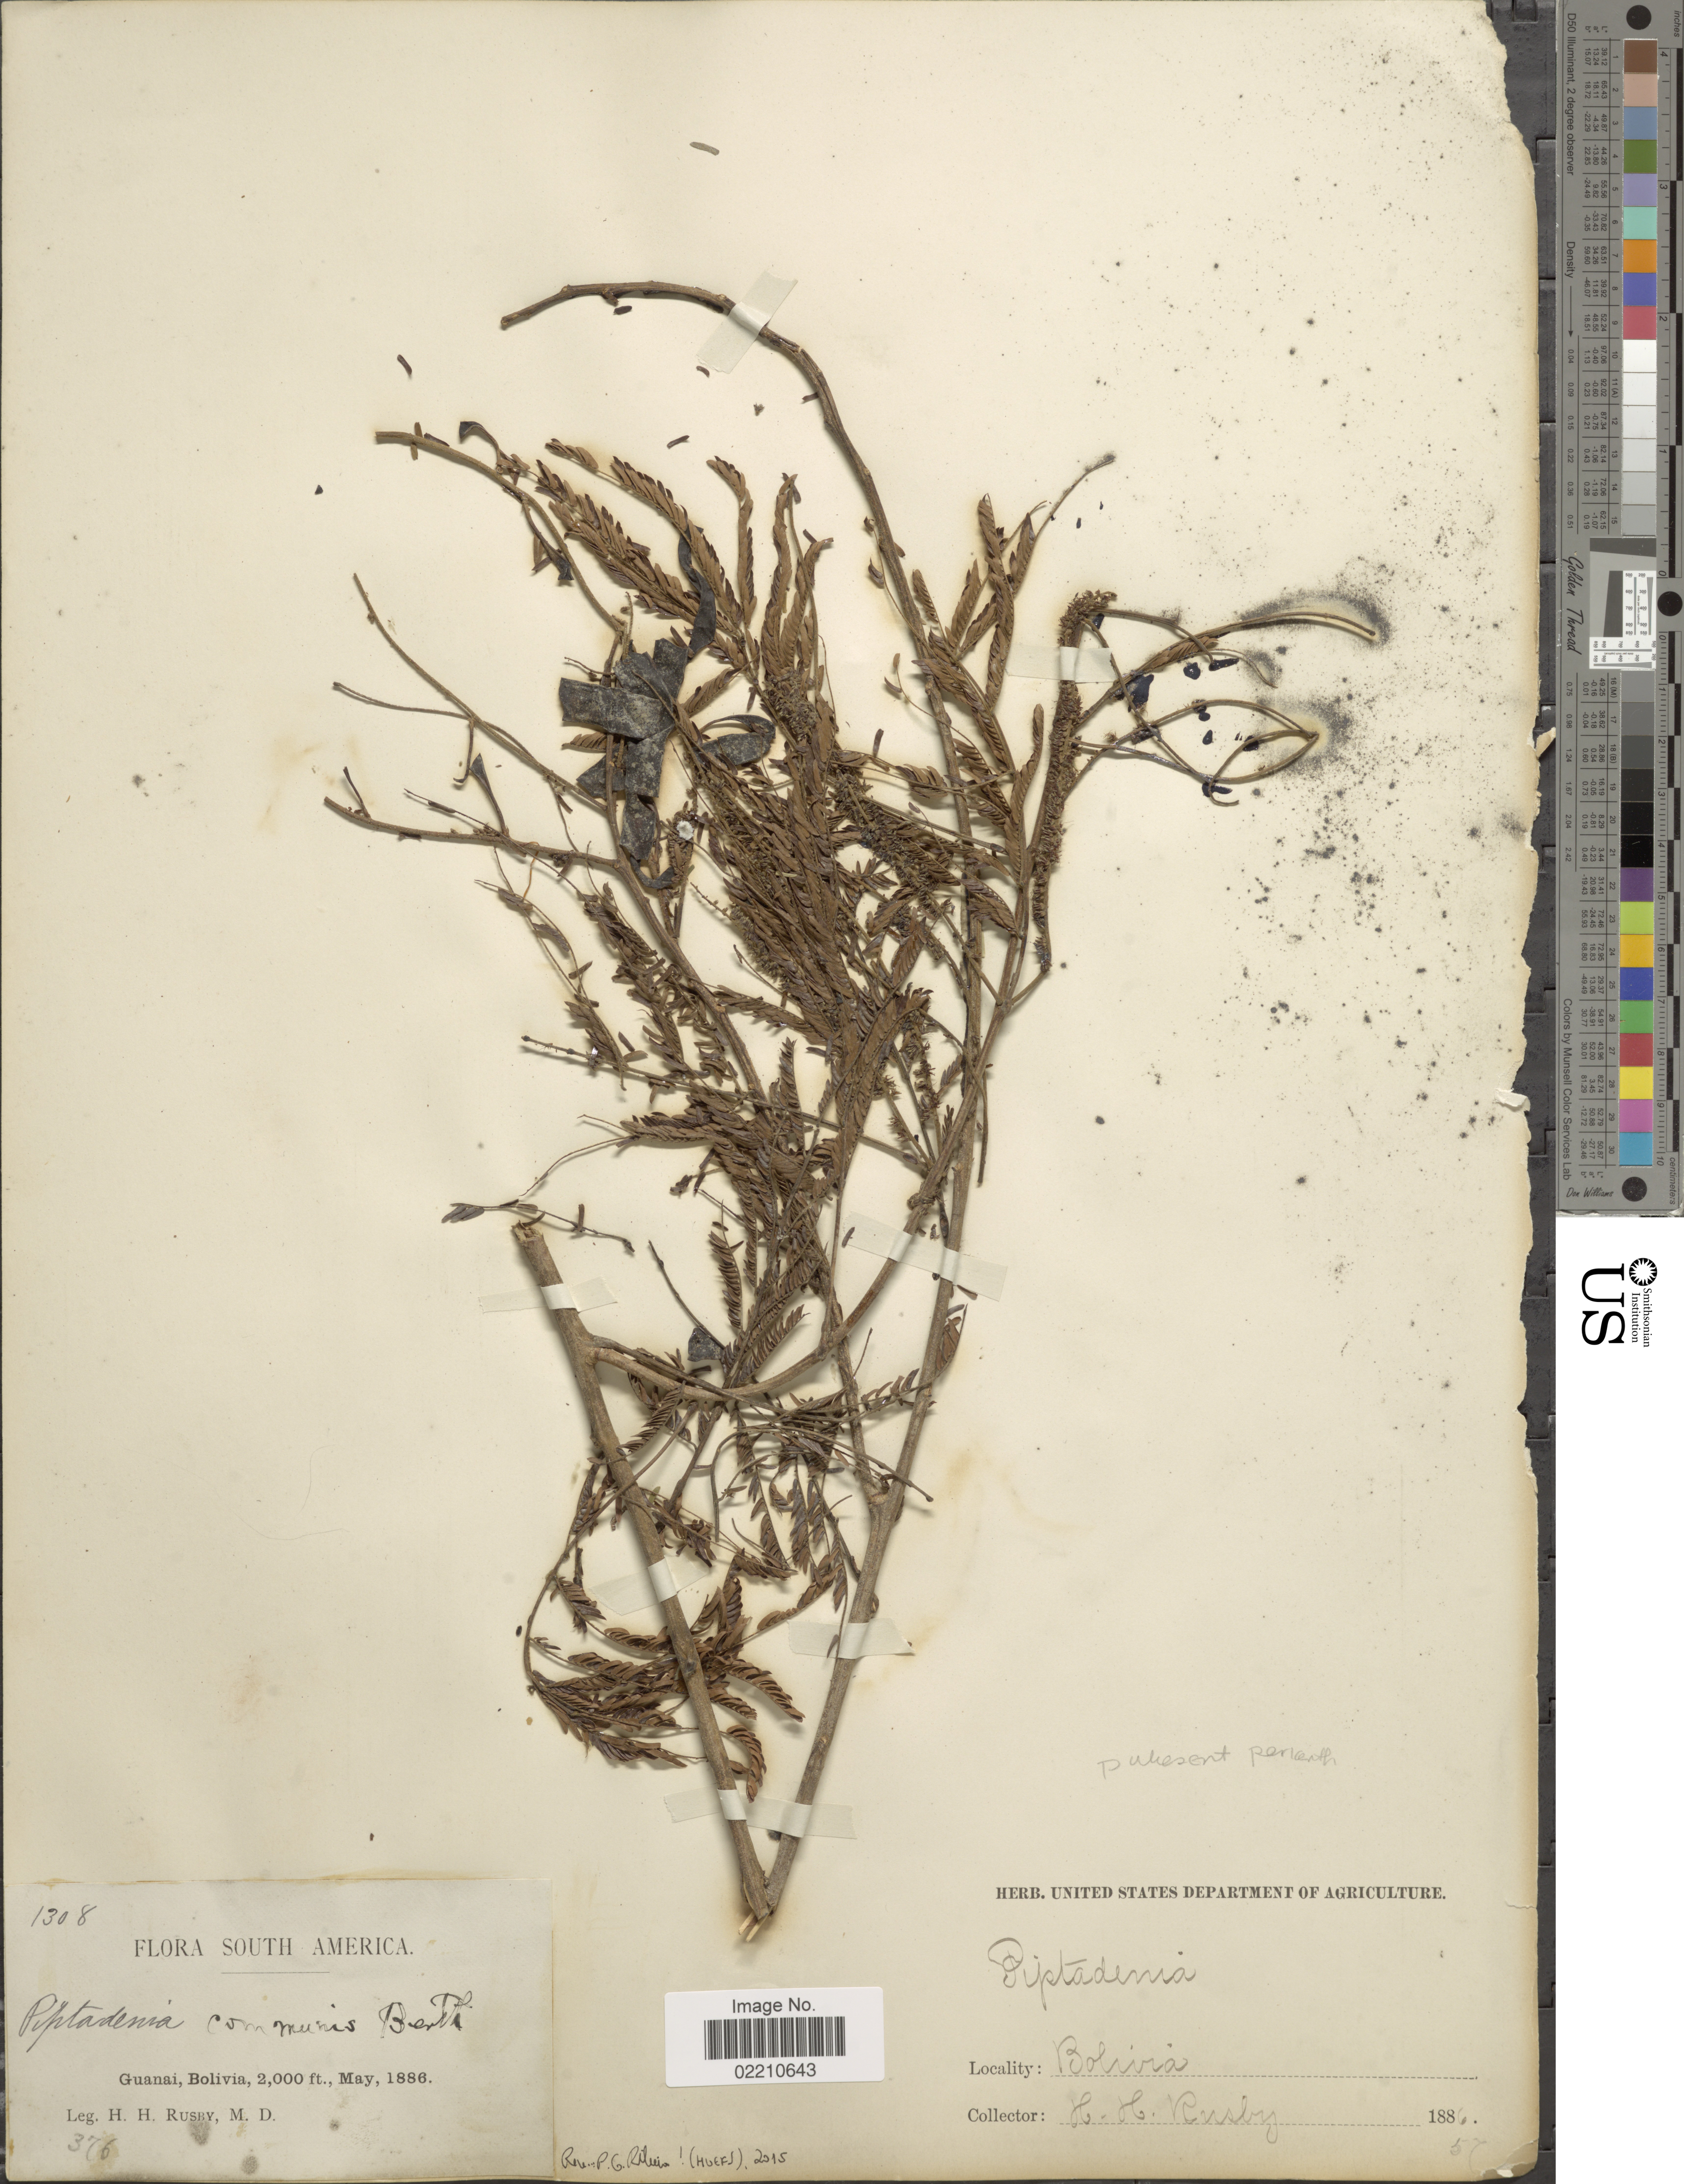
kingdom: Plantae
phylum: Tracheophyta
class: Magnoliopsida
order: Fabales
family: Fabaceae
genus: Piptadenia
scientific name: Piptadenia gonoacantha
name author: (Mart.) J.F. Macbr.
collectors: H. H. Rusby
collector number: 1308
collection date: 1886-05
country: Bolivia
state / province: La Páz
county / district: Larecaja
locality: Guanay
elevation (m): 610